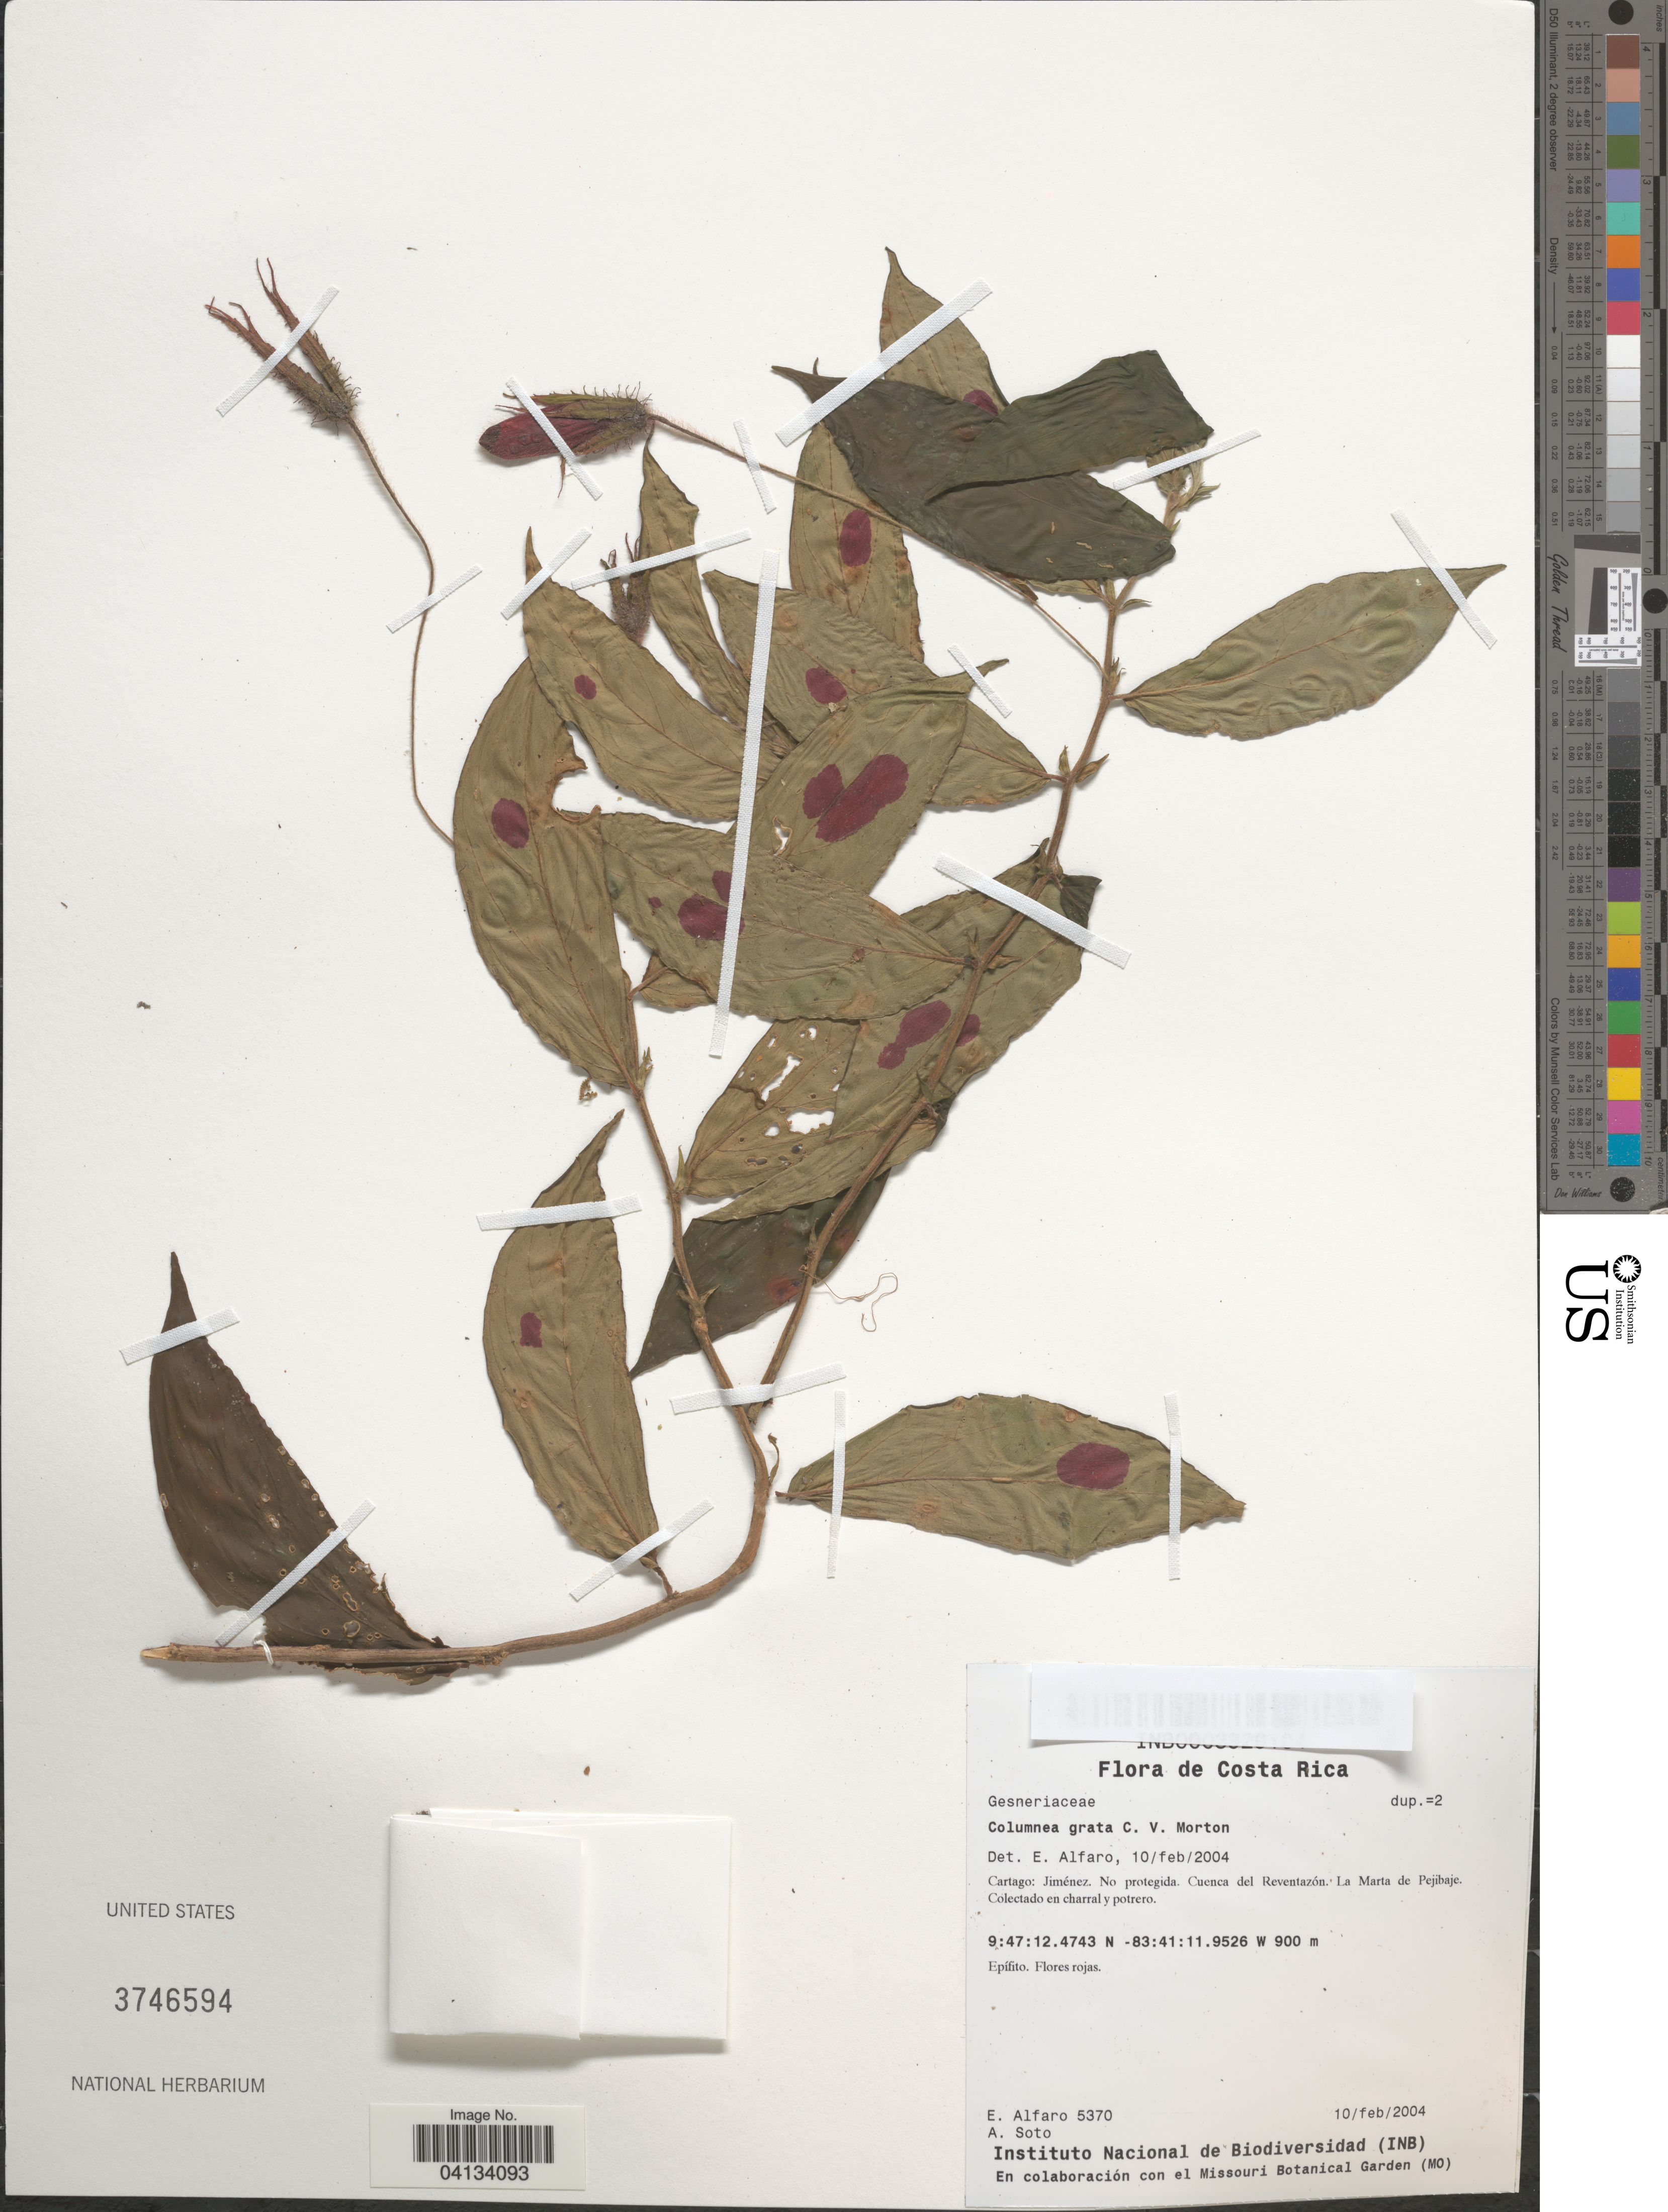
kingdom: Plantae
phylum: Tracheophyta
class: Magnoliopsida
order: Lamiales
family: Gesneriaceae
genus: Columnea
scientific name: Columnea grata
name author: C.V. Morton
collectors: E. Alfaro & A. Soto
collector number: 5370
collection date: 2004-02-10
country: Costa Rica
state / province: Cartago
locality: Jiménez. Cuenca del Reventazón. La Marta de Pejibaje.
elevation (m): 900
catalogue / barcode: US 3746594